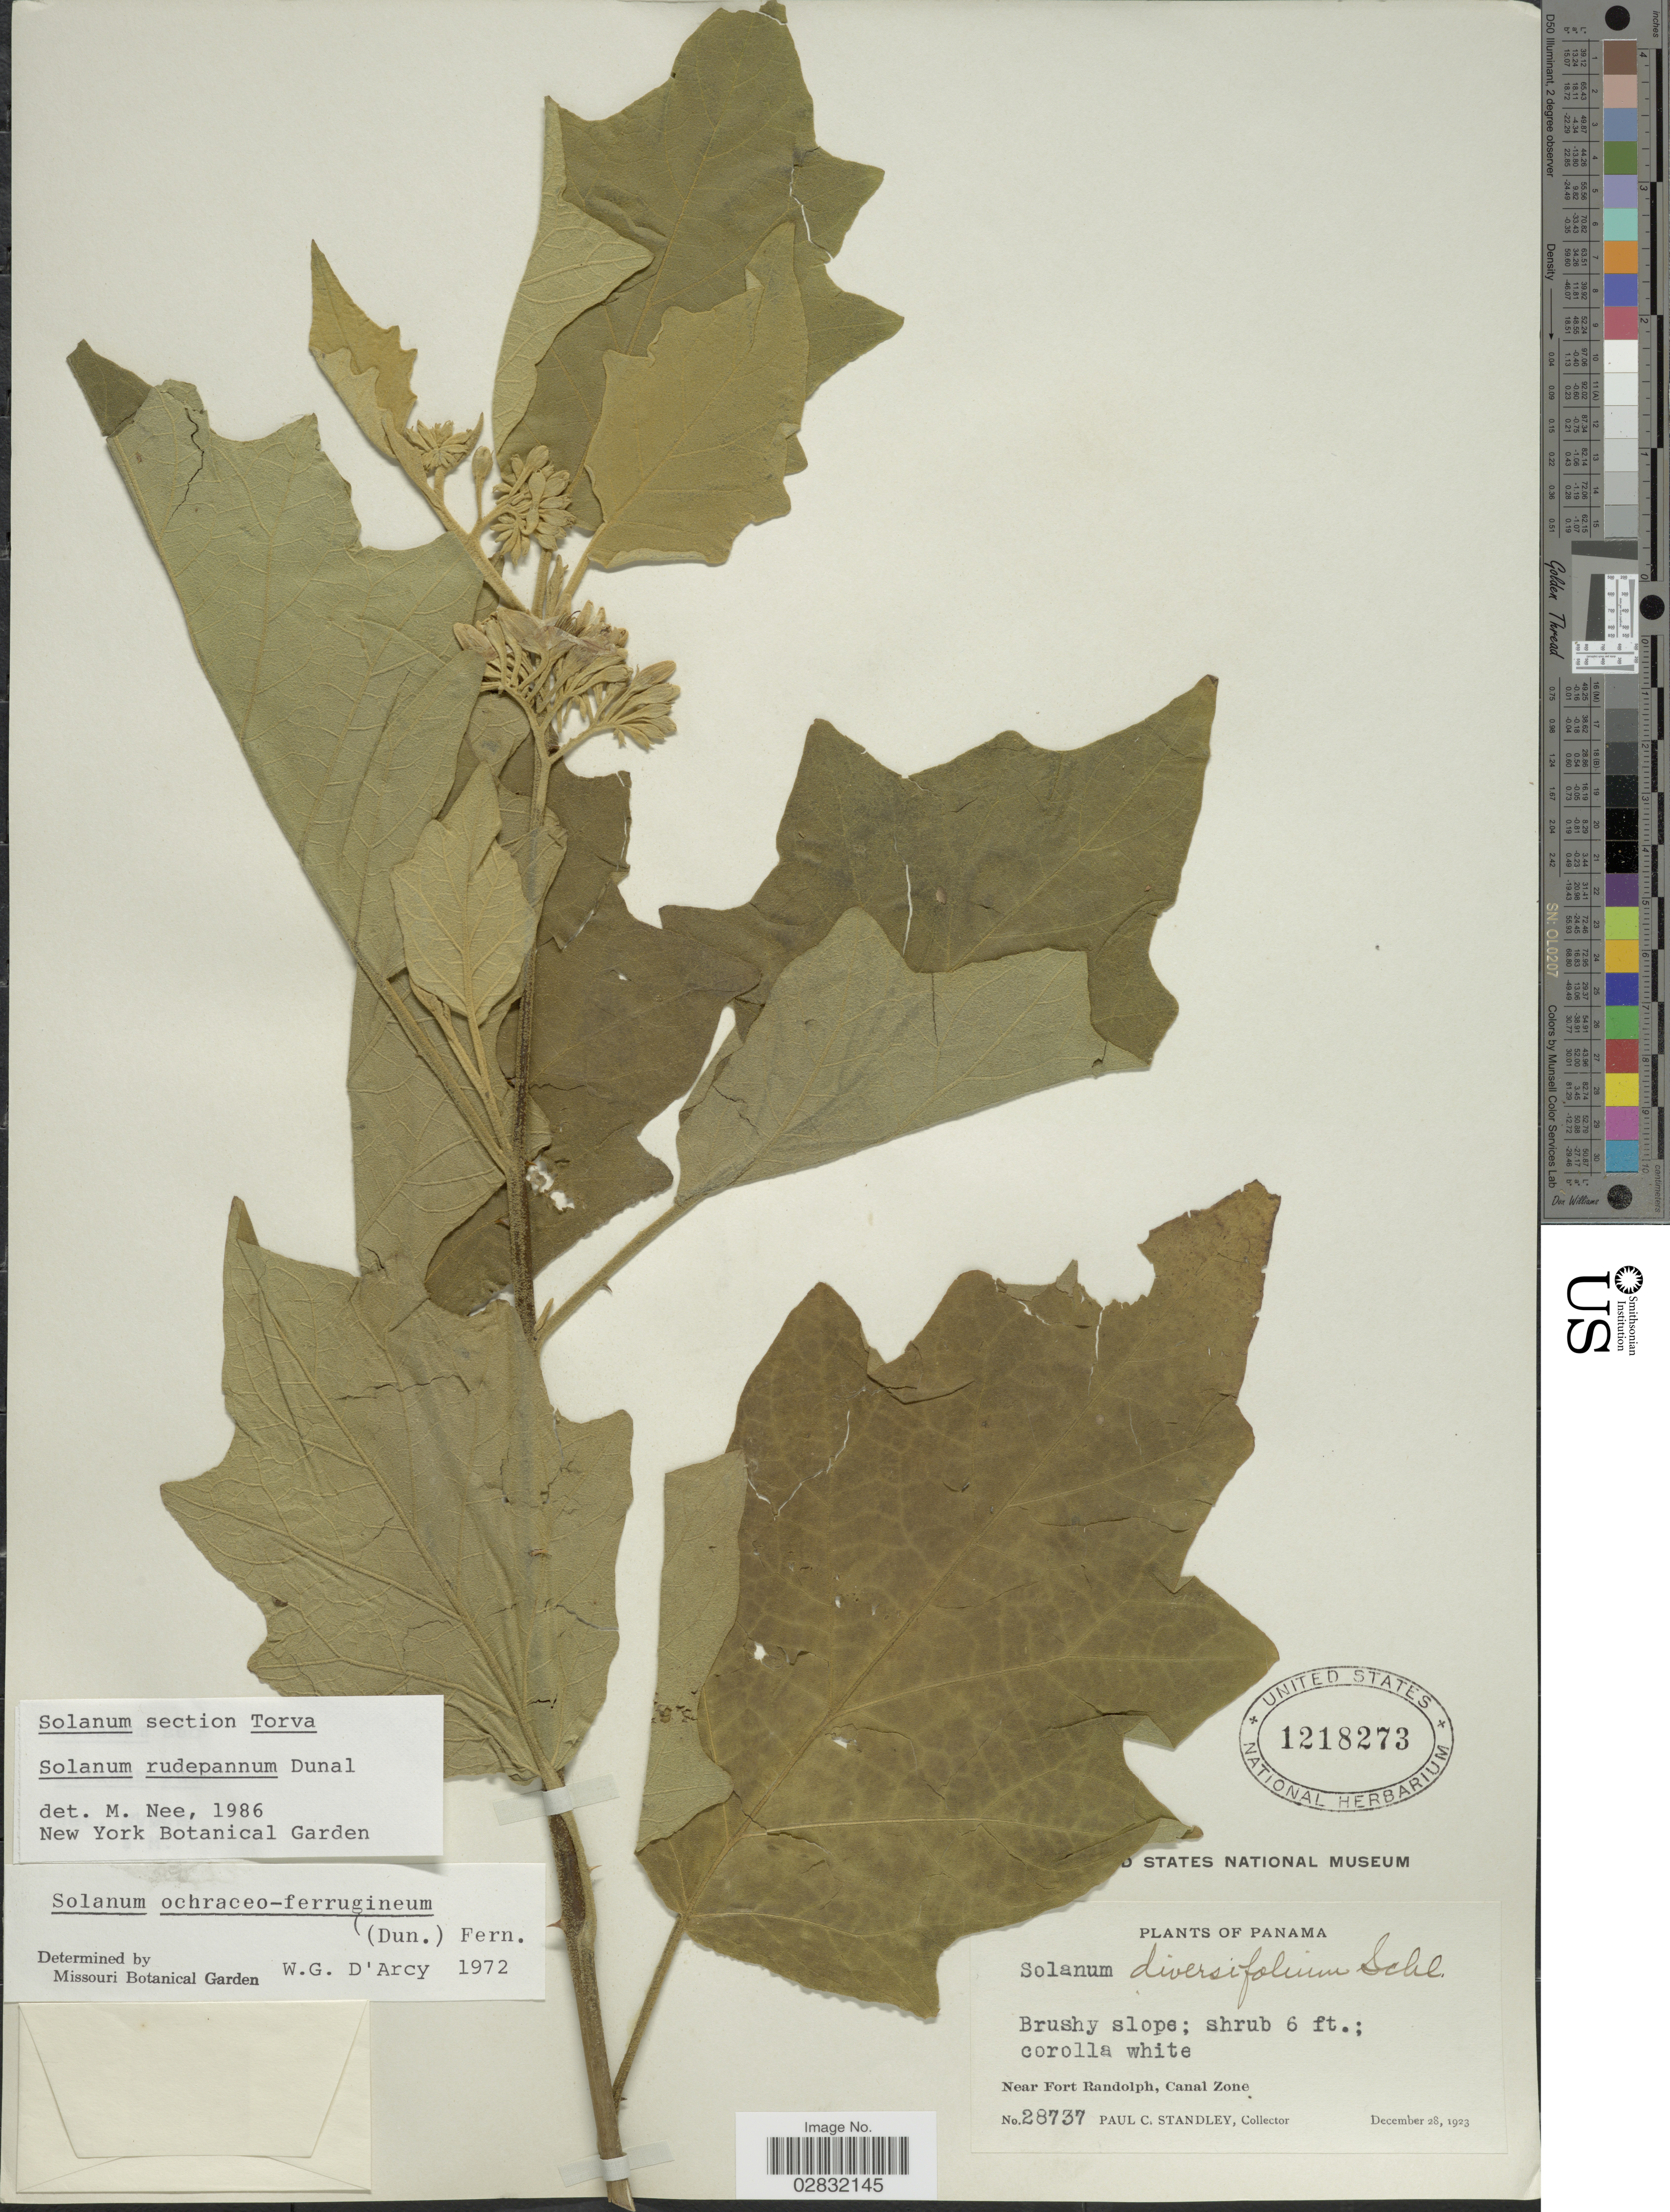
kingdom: Plantae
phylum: Tracheophyta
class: Magnoliopsida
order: Solanales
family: Solanaceae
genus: Solanum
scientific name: Solanum rudepannum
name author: Dunal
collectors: P. C. Standley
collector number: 28737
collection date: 1923-12-28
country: Panama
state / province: Colón / Panamá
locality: Near Fort Randolph, Canal Zone.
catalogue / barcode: US 1218273